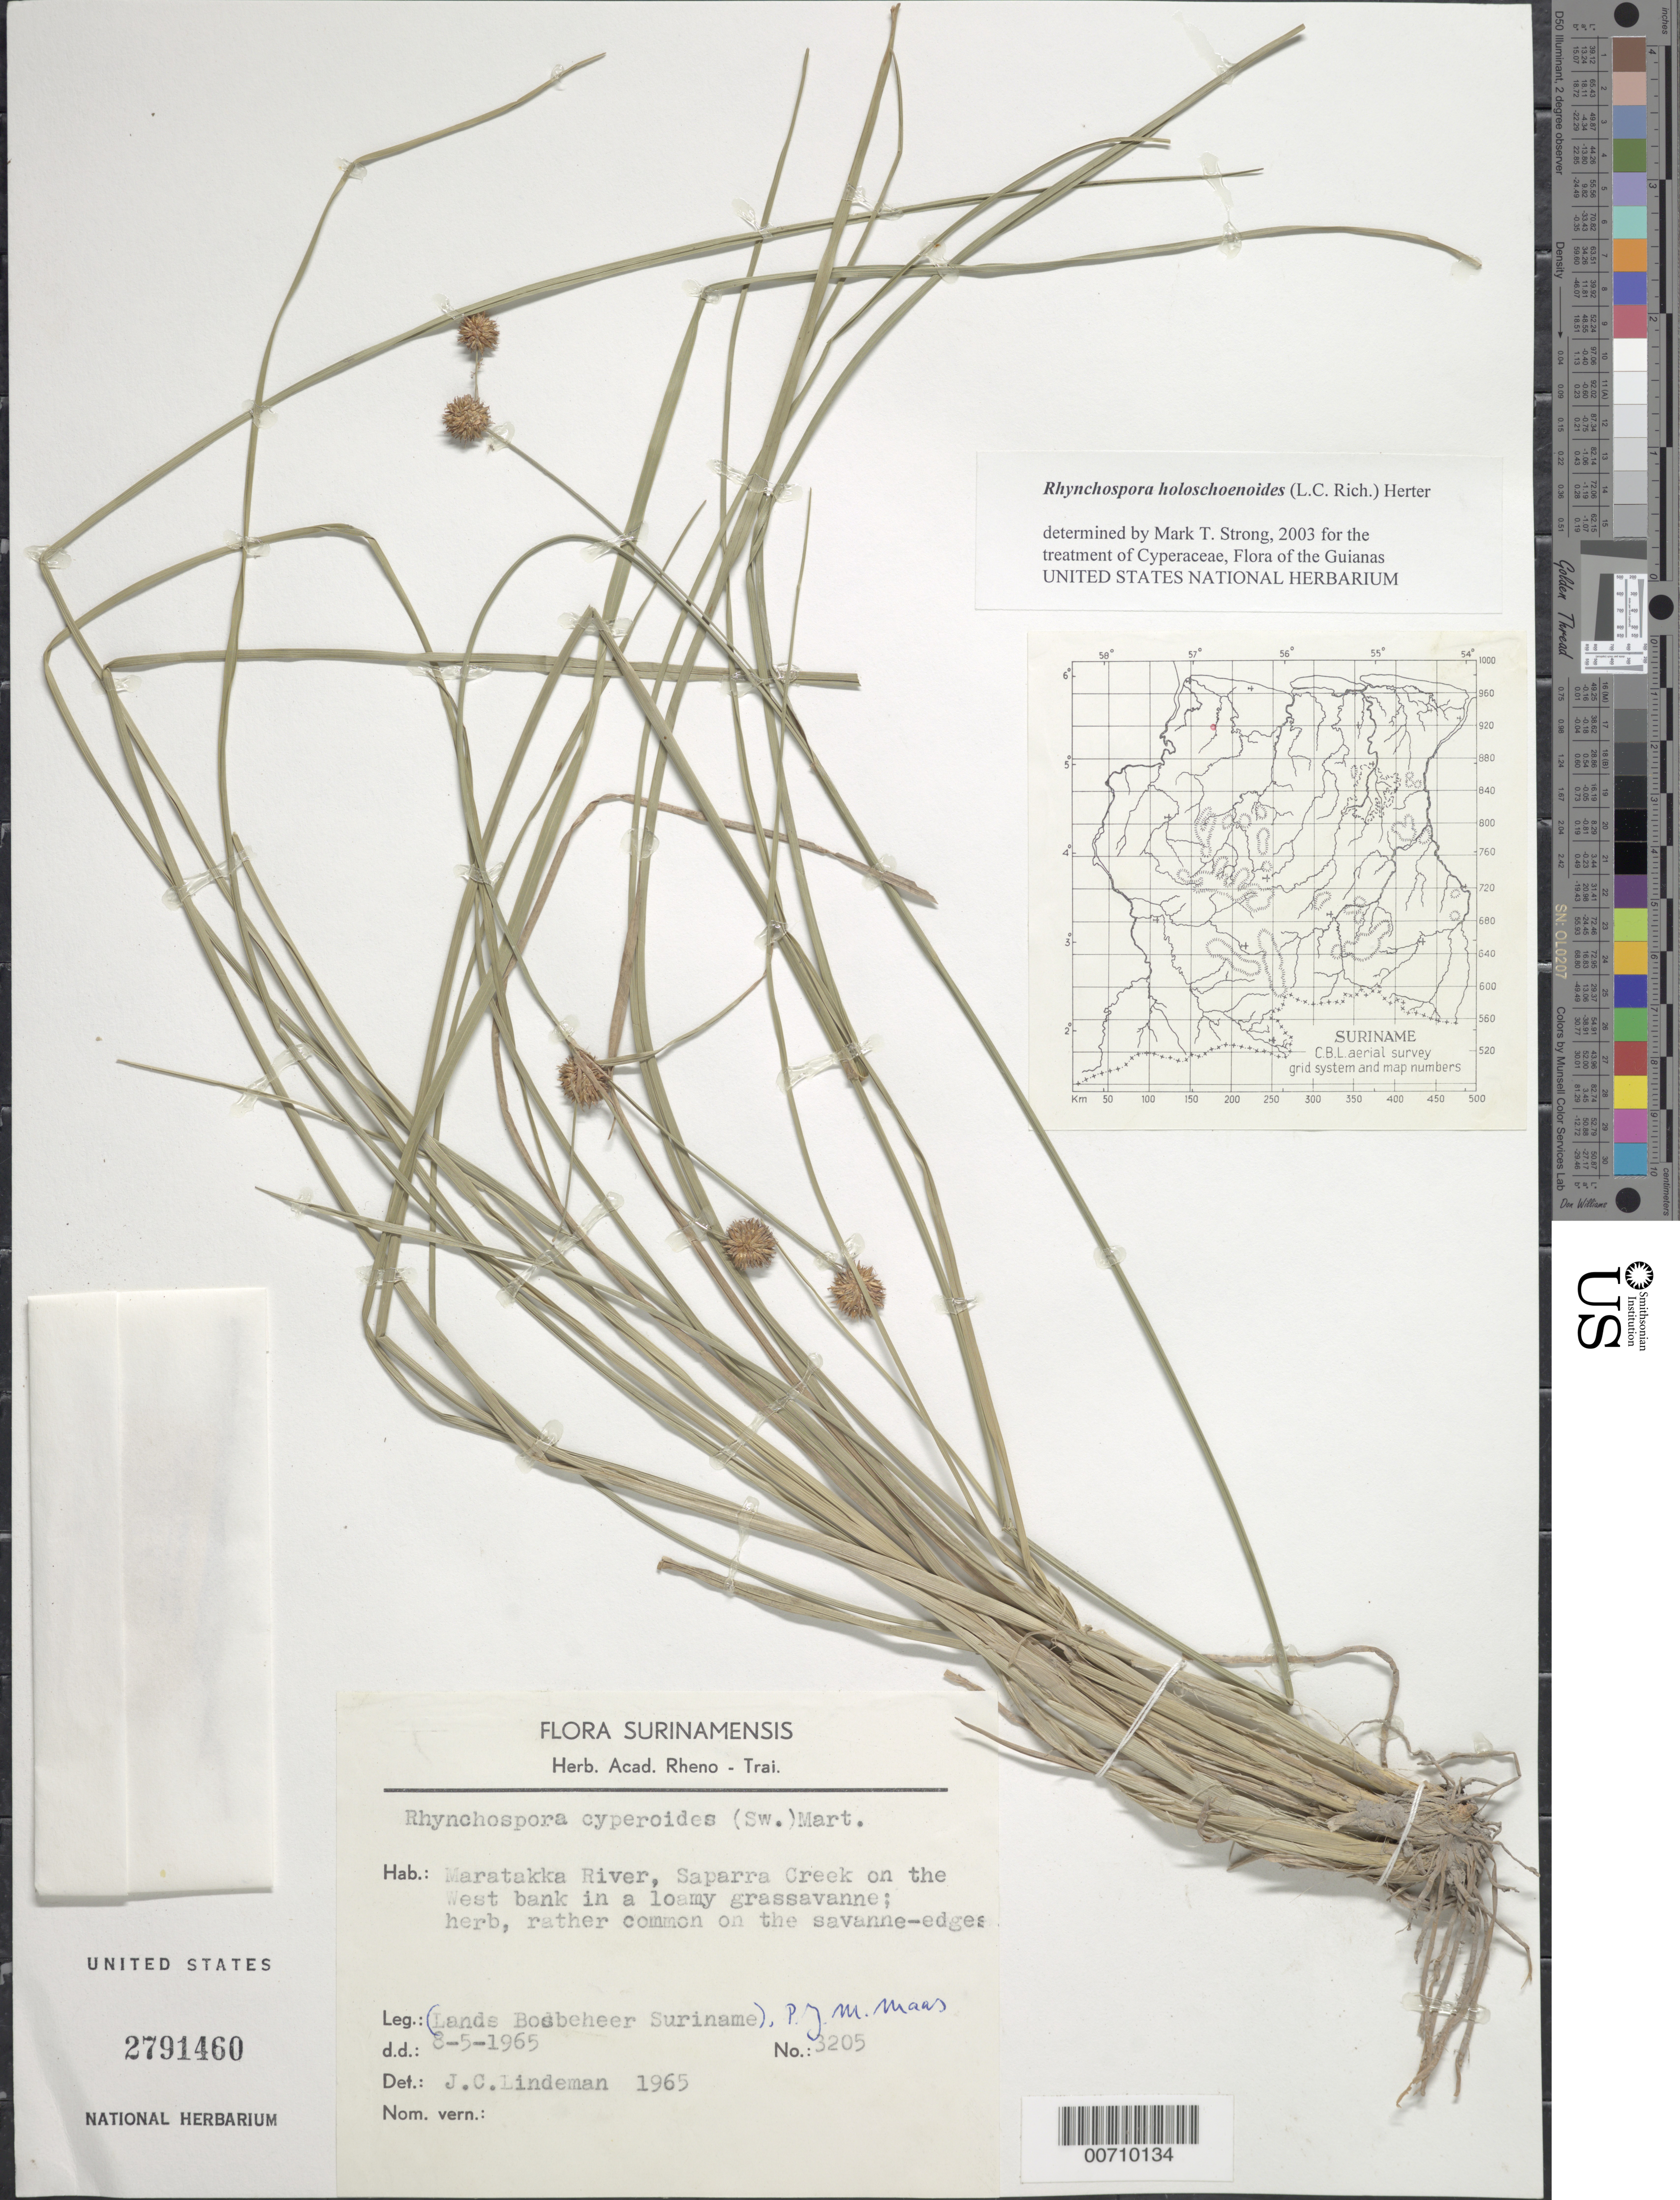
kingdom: Plantae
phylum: Tracheophyta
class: Liliopsida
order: Poales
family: Cyperaceae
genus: Rhynchospora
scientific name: Rhynchospora holoschoenoides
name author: (Rich.) Herter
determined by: Strong, M. T., (US), Smithsonian Institution - National Museum of Natural History (UNITED STATES)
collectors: P. Maas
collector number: LBB 3205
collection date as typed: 8-May-65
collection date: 1965-05-08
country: Suriname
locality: Maratakka R., Saparra Creek on the West bank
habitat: Loamy grass savanna; savanna edges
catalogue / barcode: US 2791460